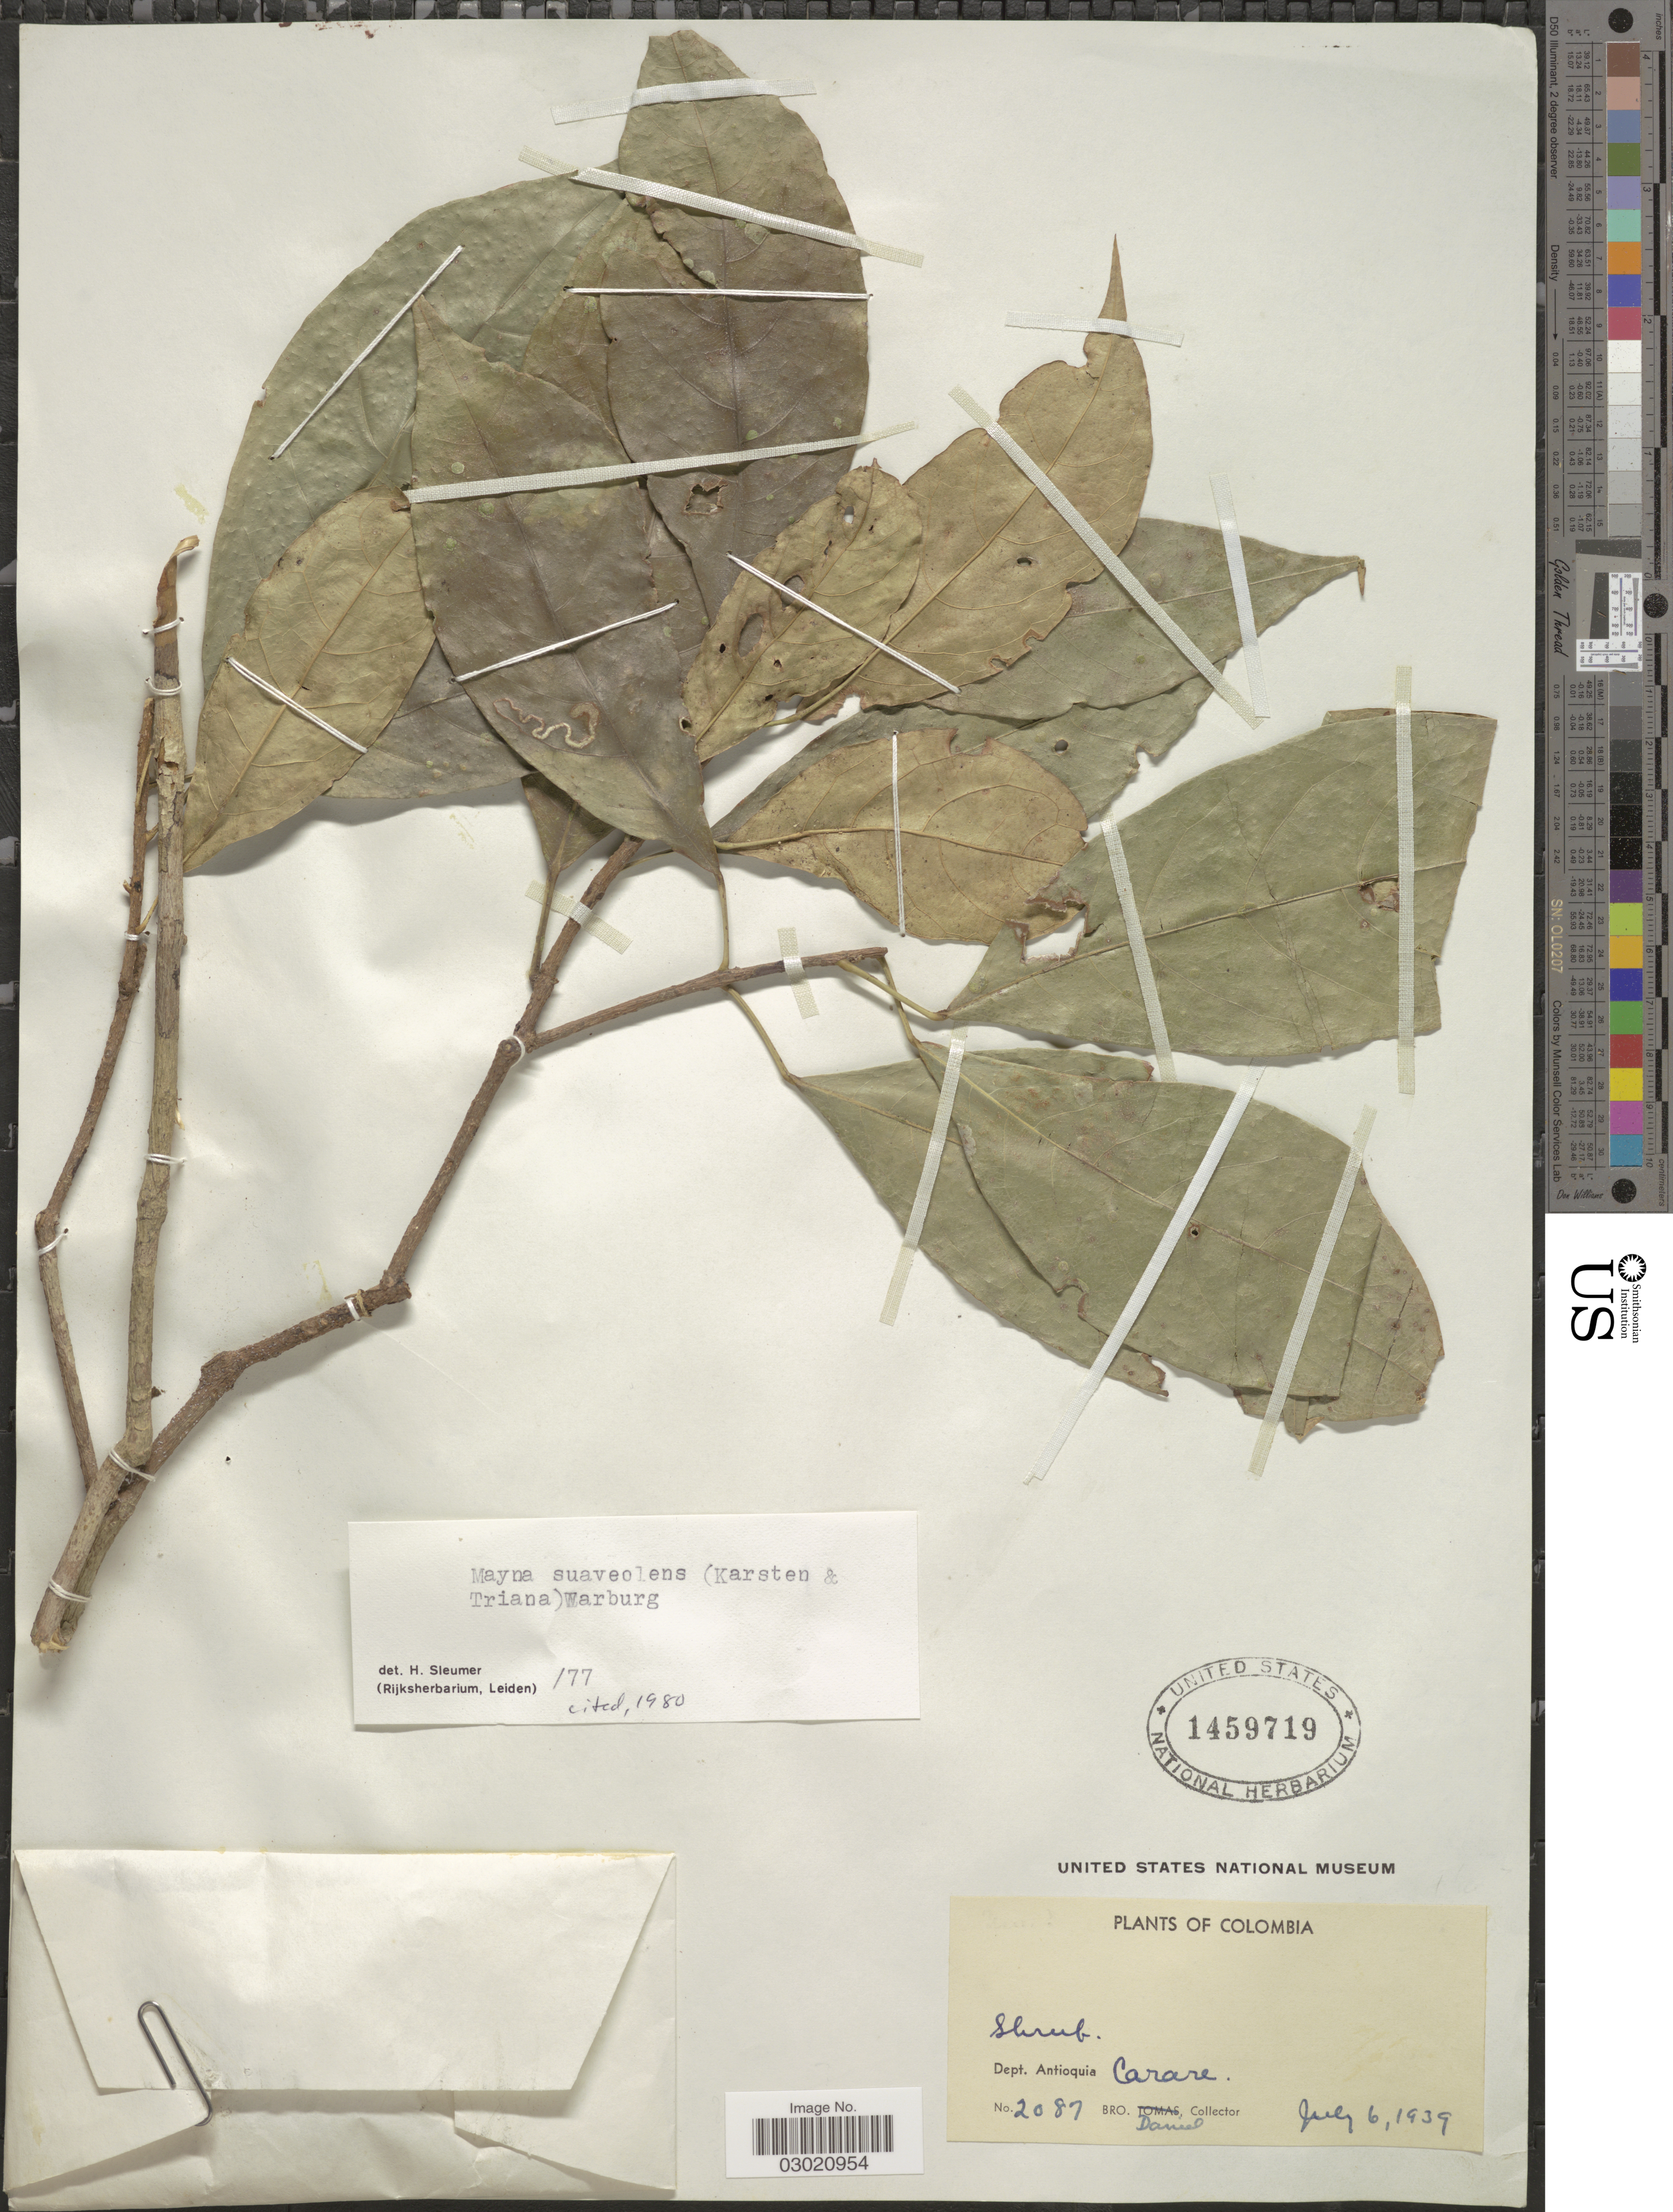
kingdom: Plantae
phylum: Tracheophyta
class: Magnoliopsida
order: Malpighiales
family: Achariaceae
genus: Mayna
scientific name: Mayna suaveolens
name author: (Triana & H. Karst.) Warb.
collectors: Bro. Daniel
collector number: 2087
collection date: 1939-07-06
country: Colombia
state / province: Antioquia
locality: Dept. Antioquia. Carare.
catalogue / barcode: US 1459719